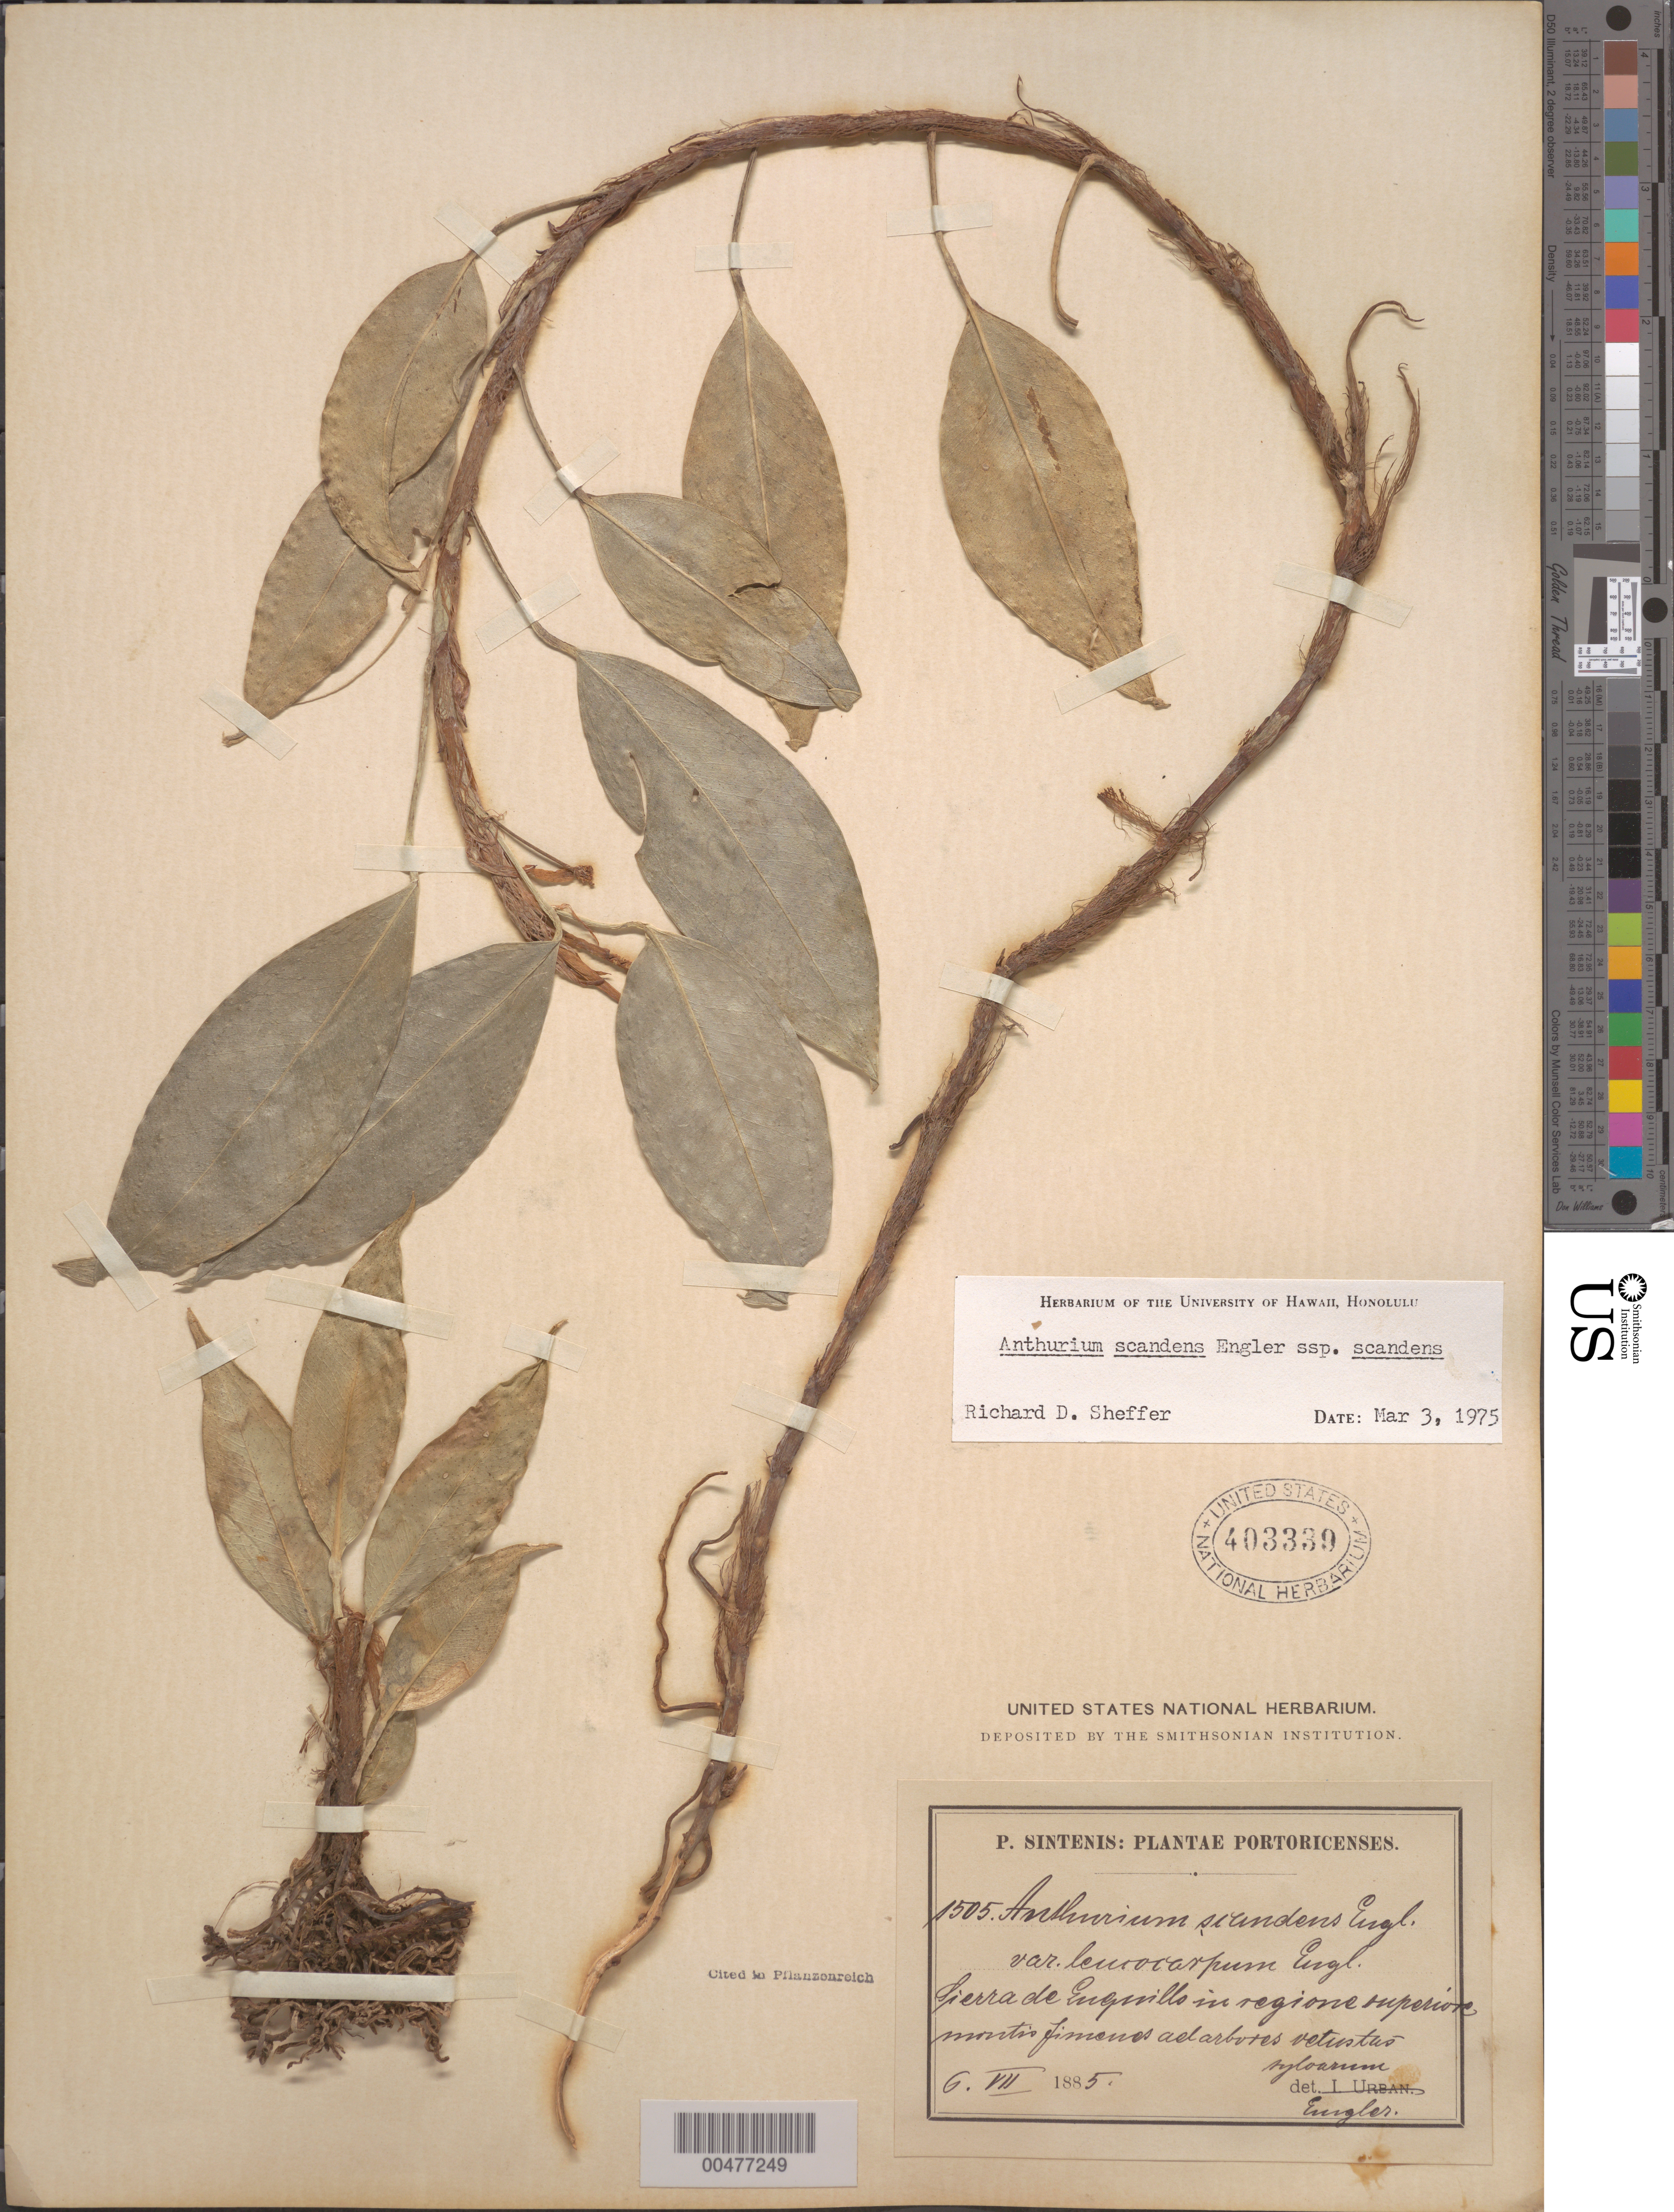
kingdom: Plantae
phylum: Tracheophyta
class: Liliopsida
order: Alismatales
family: Araceae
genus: Anthurium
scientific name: Anthurium scandens subsp. scandens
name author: (Aubl.) Engl.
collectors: P. Sintenis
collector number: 1505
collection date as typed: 06 Jul 1885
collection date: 1885-07-06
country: Puerto Rico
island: Greater Antilles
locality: Sierra de Luquillo. In regione superiore montis limenes adarbores vetustas syloarum.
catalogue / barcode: US 403339